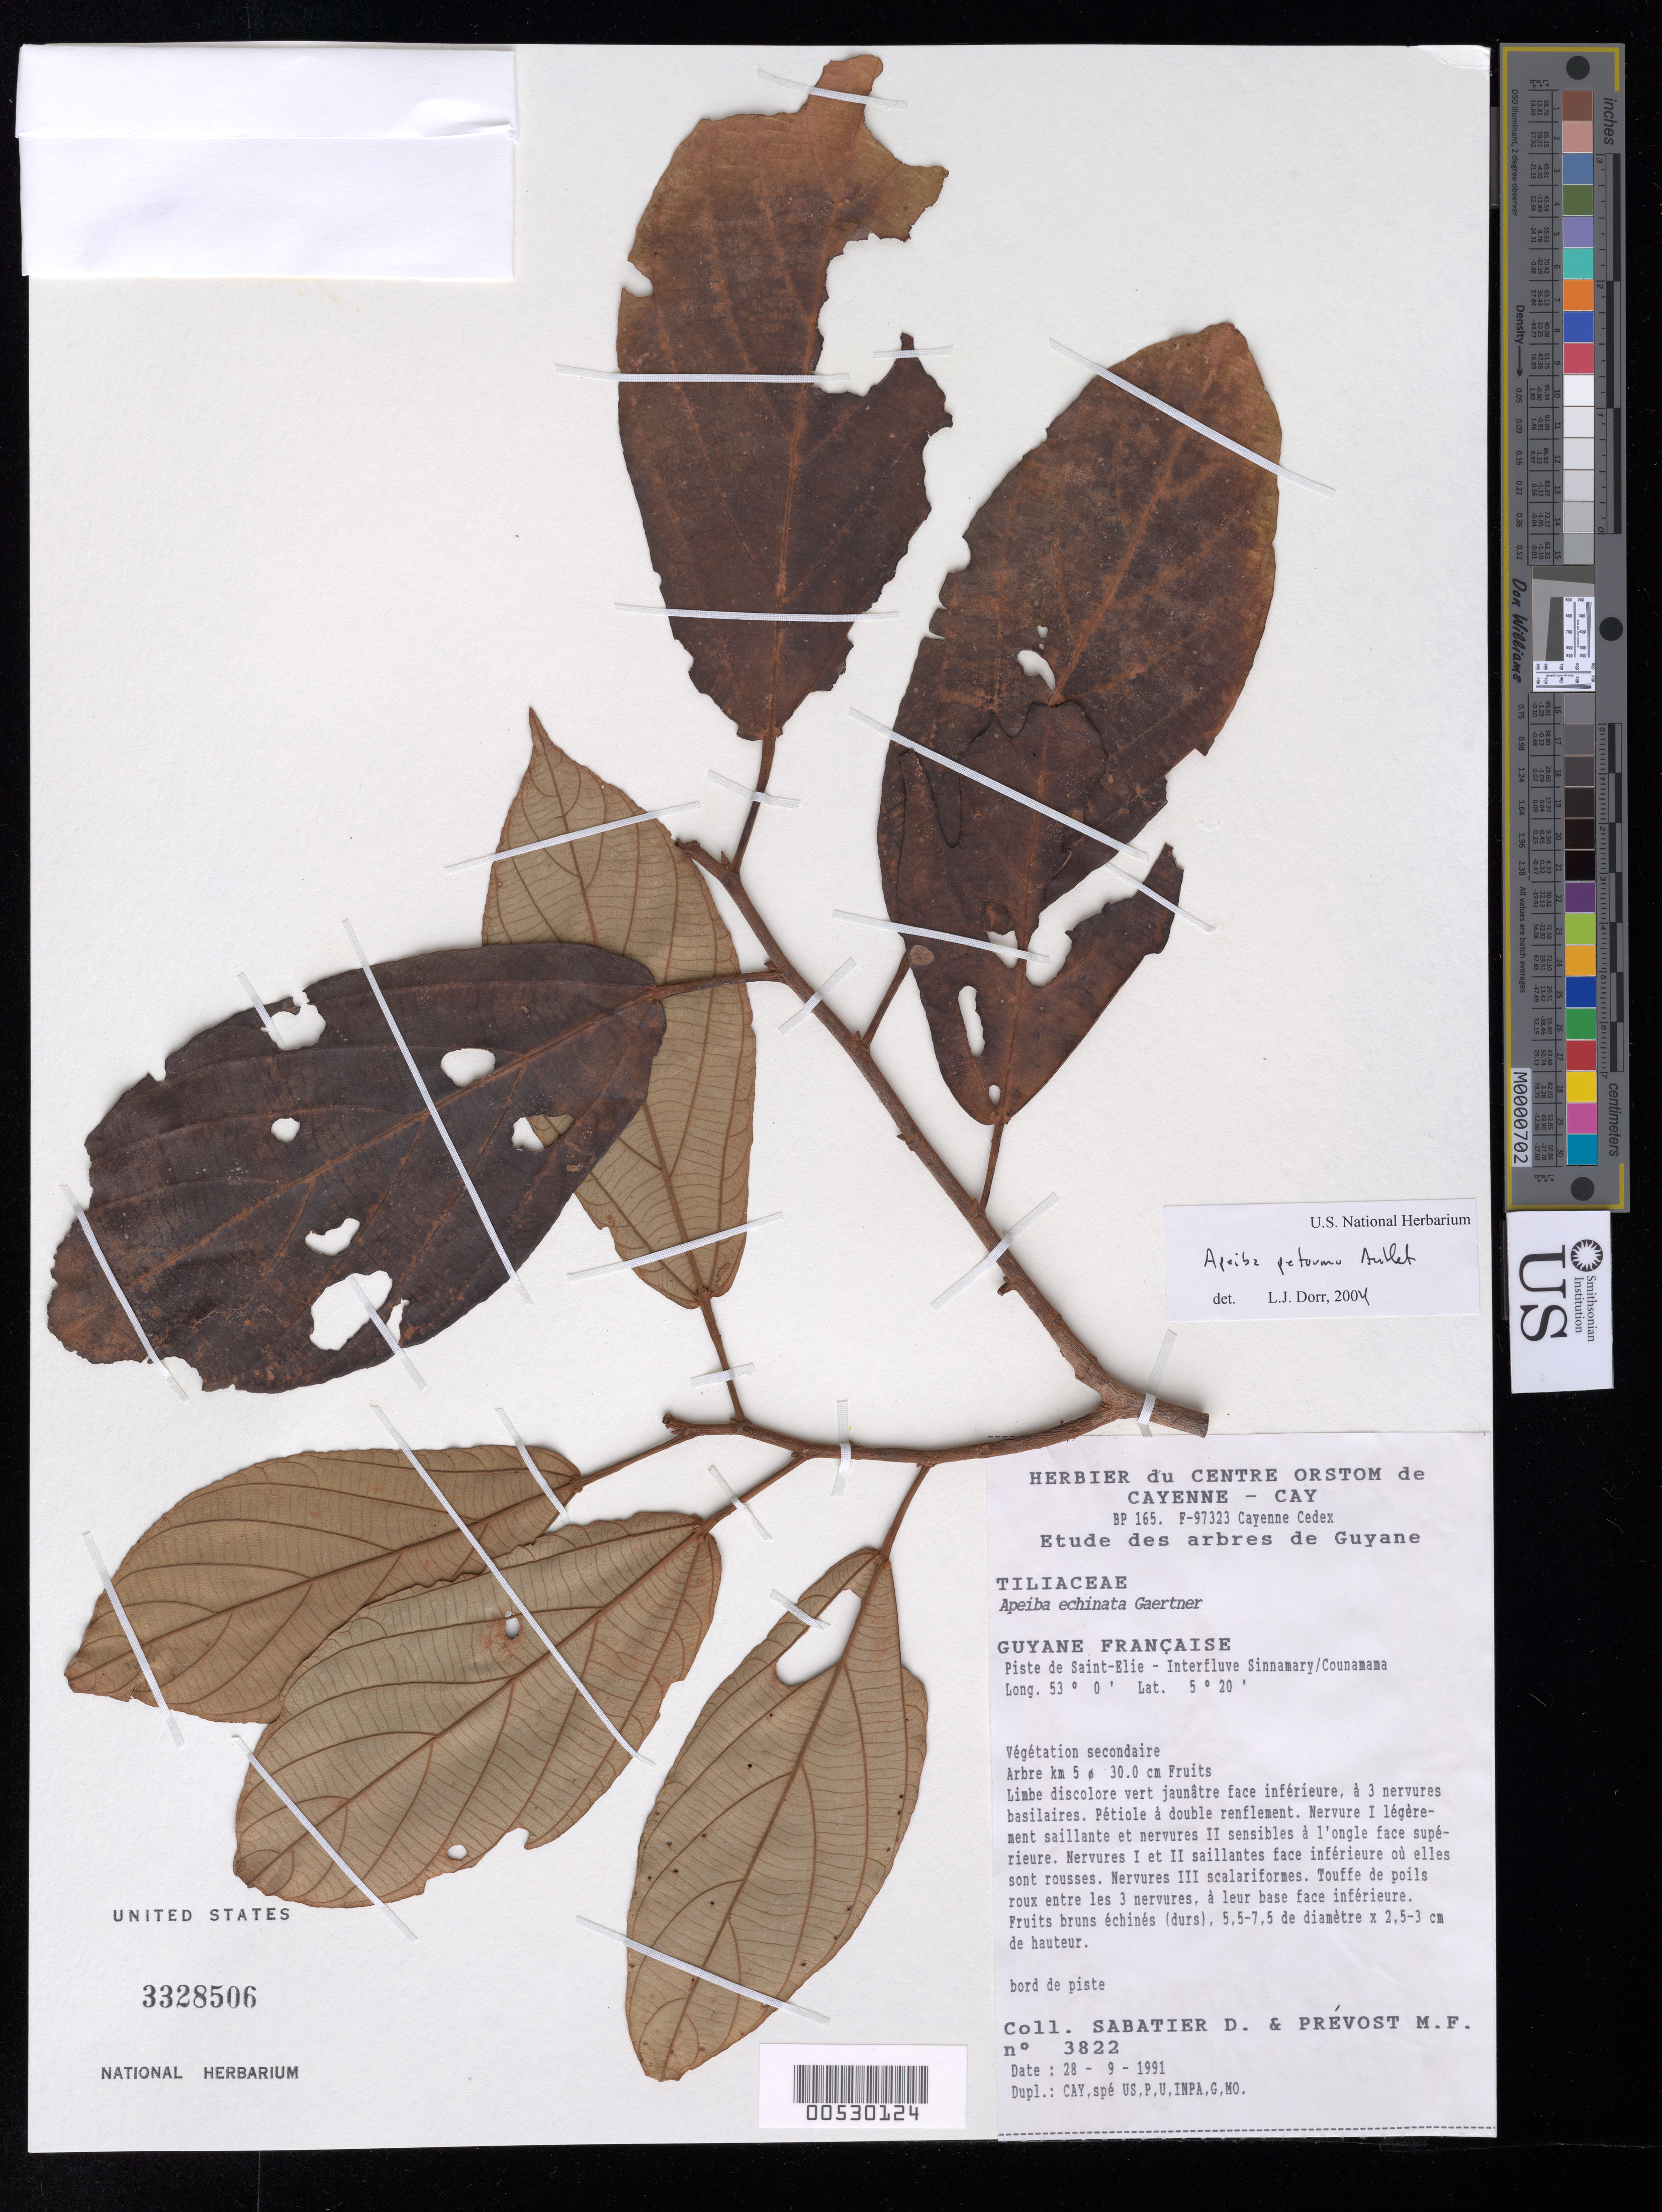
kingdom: Plantae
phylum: Tracheophyta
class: Magnoliopsida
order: Malvales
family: Malvaceae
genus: Apeiba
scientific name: Apeiba petoumo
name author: Aubl.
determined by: Dorr, L. J., (BOT), Smithsonian Institution - National Museum of Natural History (UNITED STATES)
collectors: D. Sabatier & M.-F. Prévost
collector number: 3822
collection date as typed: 28 Sep 1991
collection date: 1991-09-28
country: French Guiana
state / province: Cayenne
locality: Piste de Saint-Elie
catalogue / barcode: US 3328506